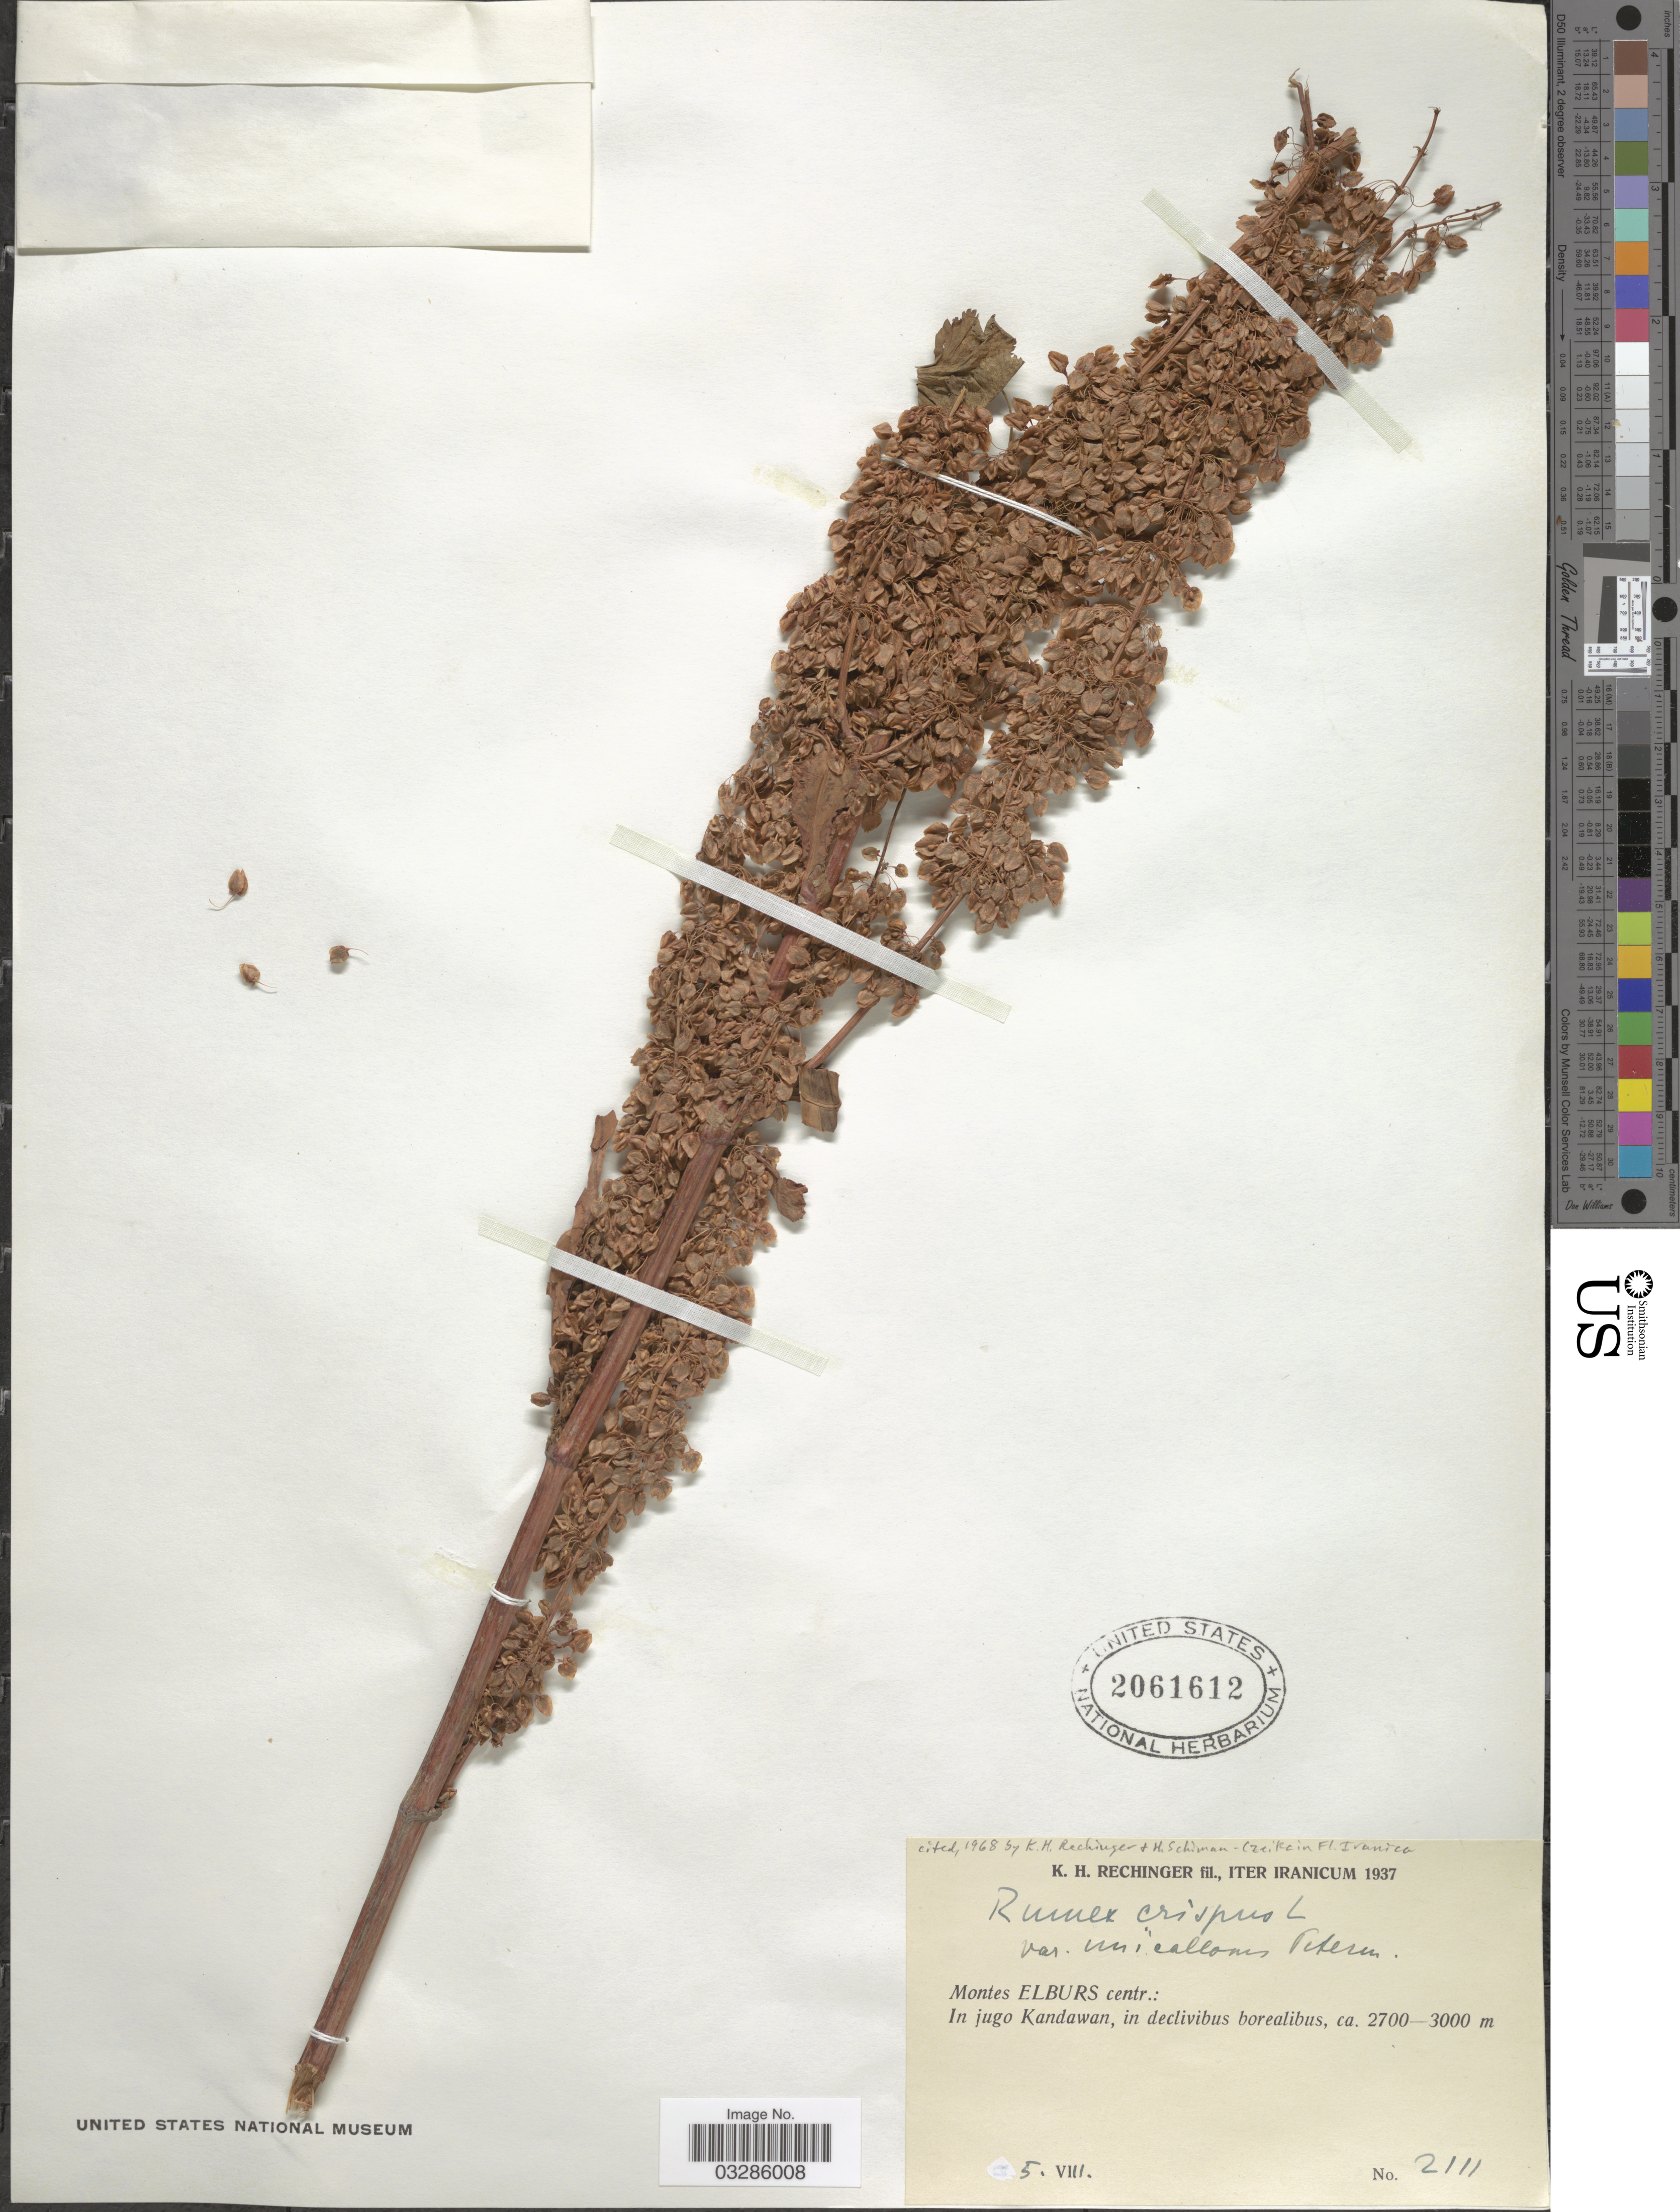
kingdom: Plantae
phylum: Tracheophyta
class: Magnoliopsida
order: Caryophyllales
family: Polygonaceae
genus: Rumex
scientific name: Rumex crispus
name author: L.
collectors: K. H. Rechinger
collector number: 2111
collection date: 1937-08-05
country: Iran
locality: Montes Elburs centr.: In jugo Kandawan, in declivibus borealibus.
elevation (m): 2700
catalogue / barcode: US 2061612